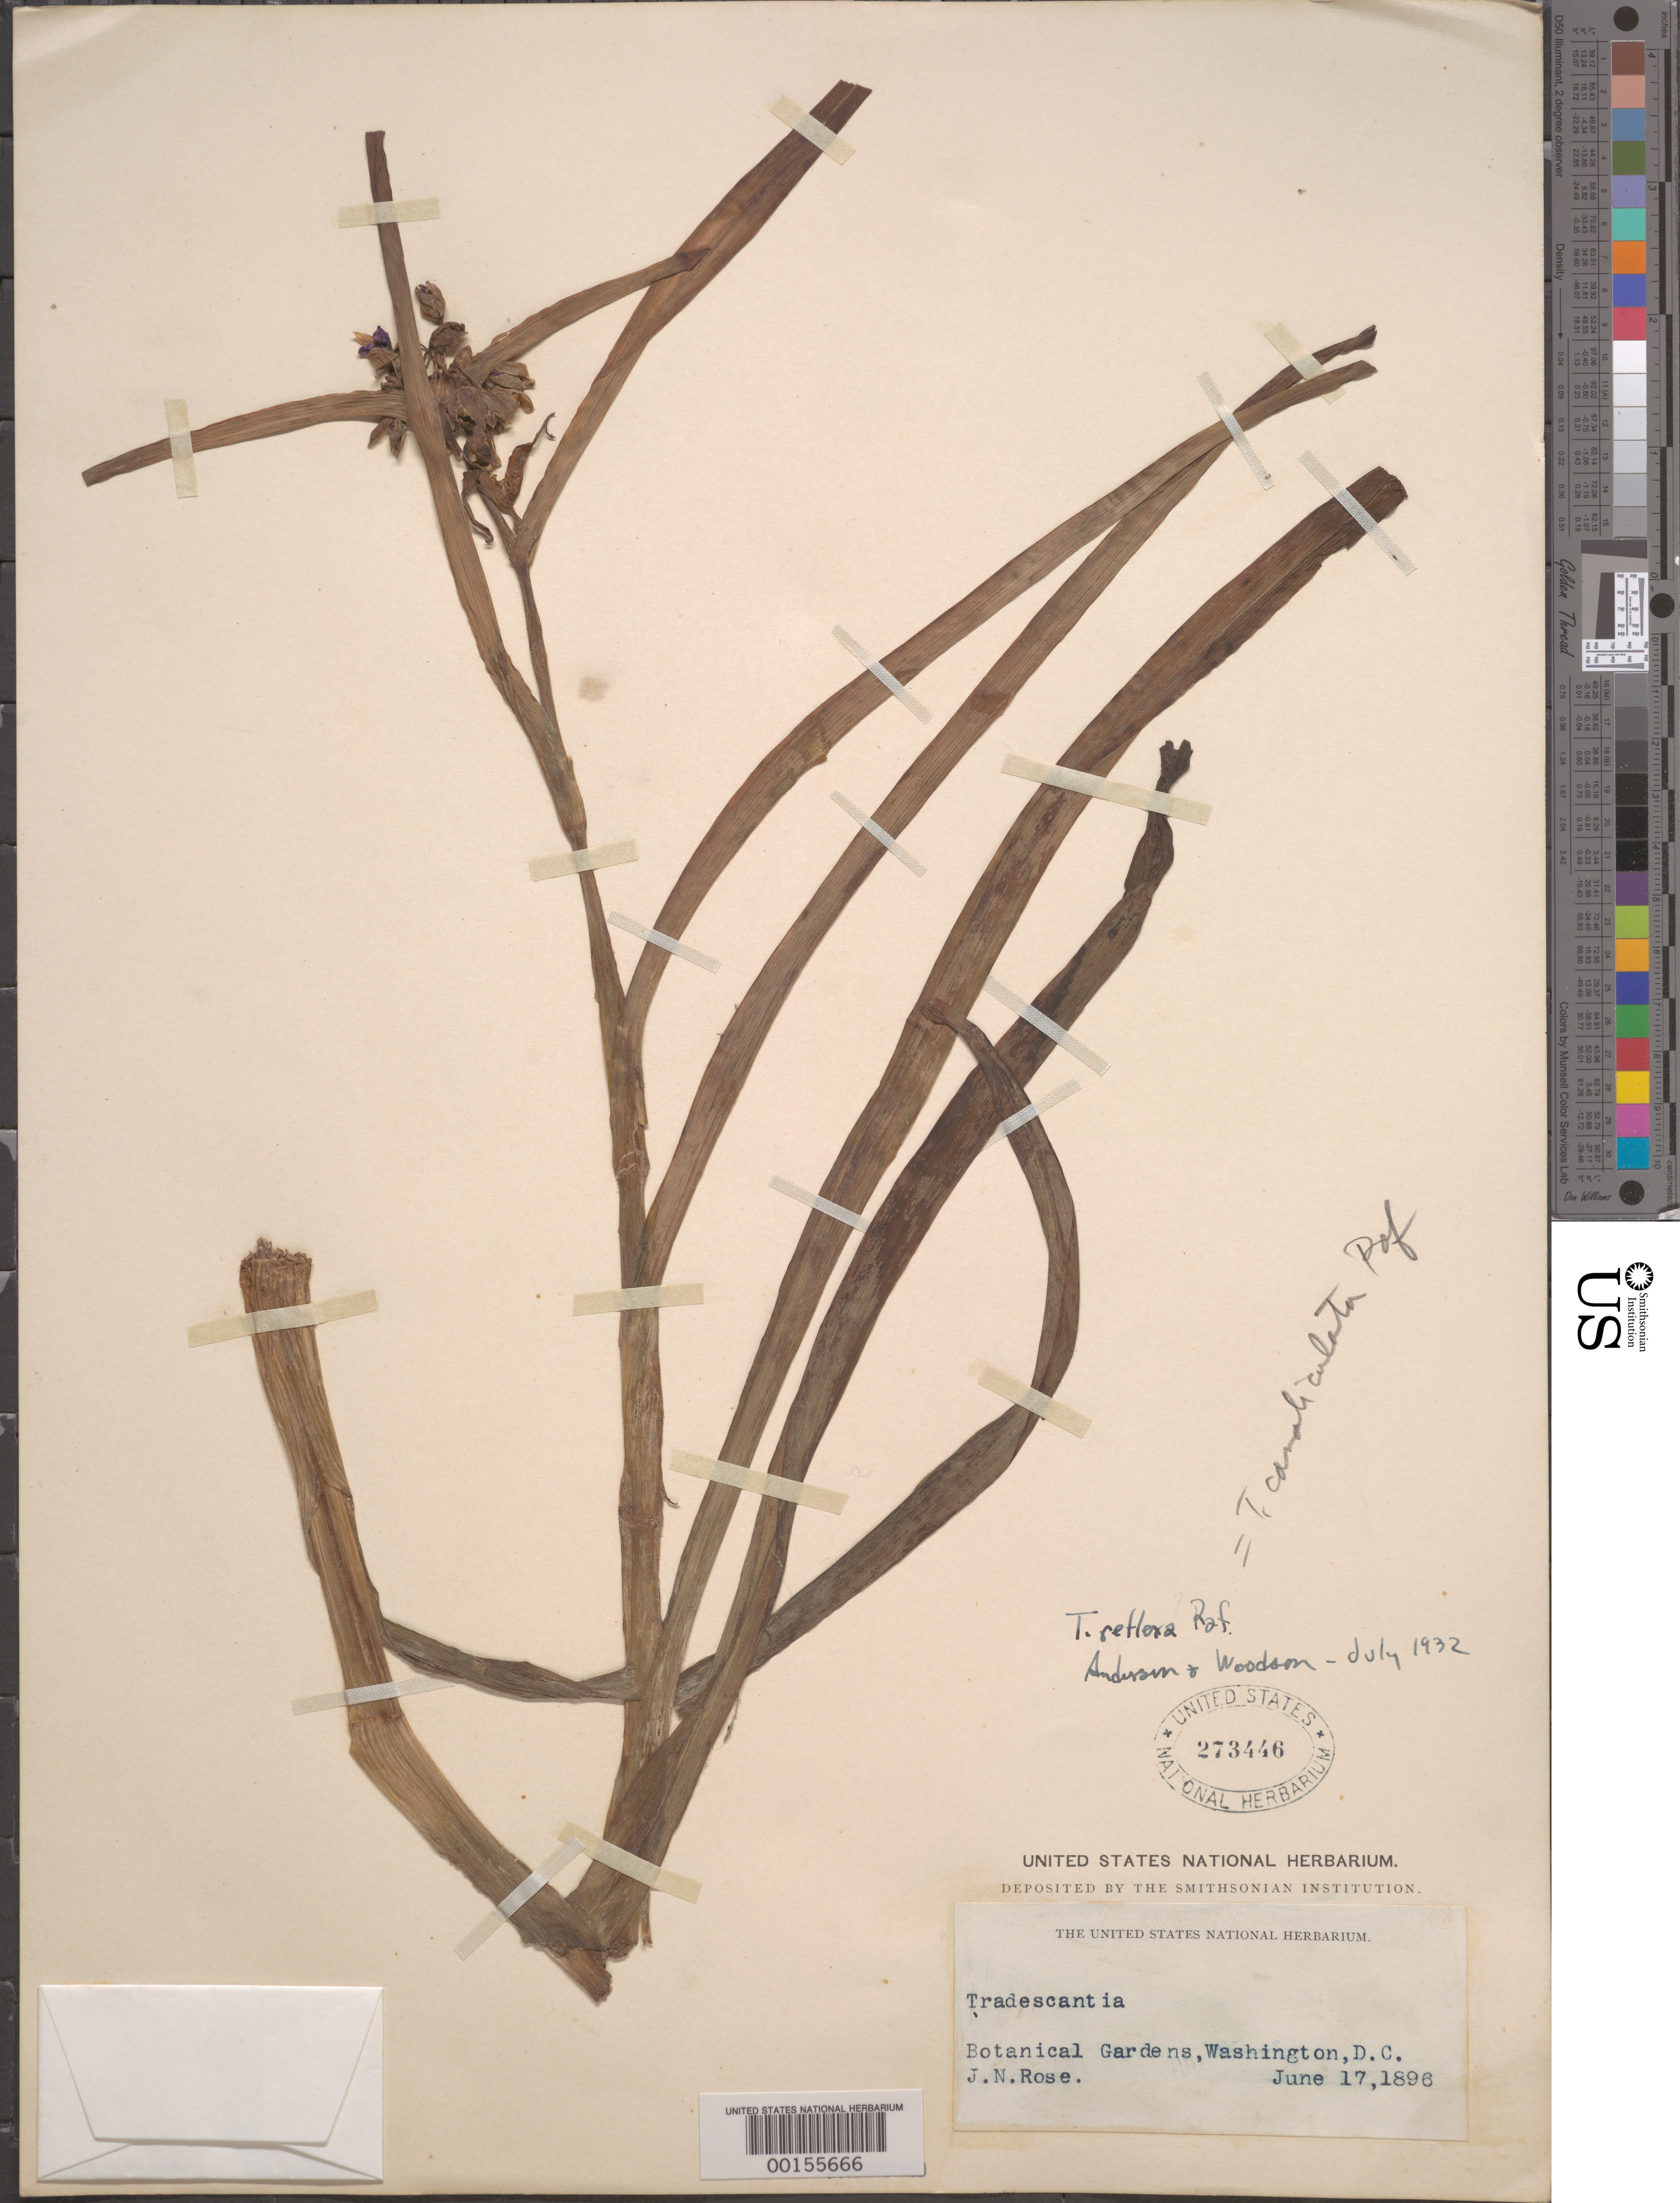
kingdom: Plantae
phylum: Tracheophyta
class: Liliopsida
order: Commelinales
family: Commelinaceae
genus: Tradescantia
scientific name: Tradescantia ohiensis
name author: Raf.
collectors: J. N. Rose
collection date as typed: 17 Jun 1896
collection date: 1896-06-17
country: United States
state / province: District of Columbia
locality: Botanical Gardens, Washington, D.C.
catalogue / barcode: US 273446